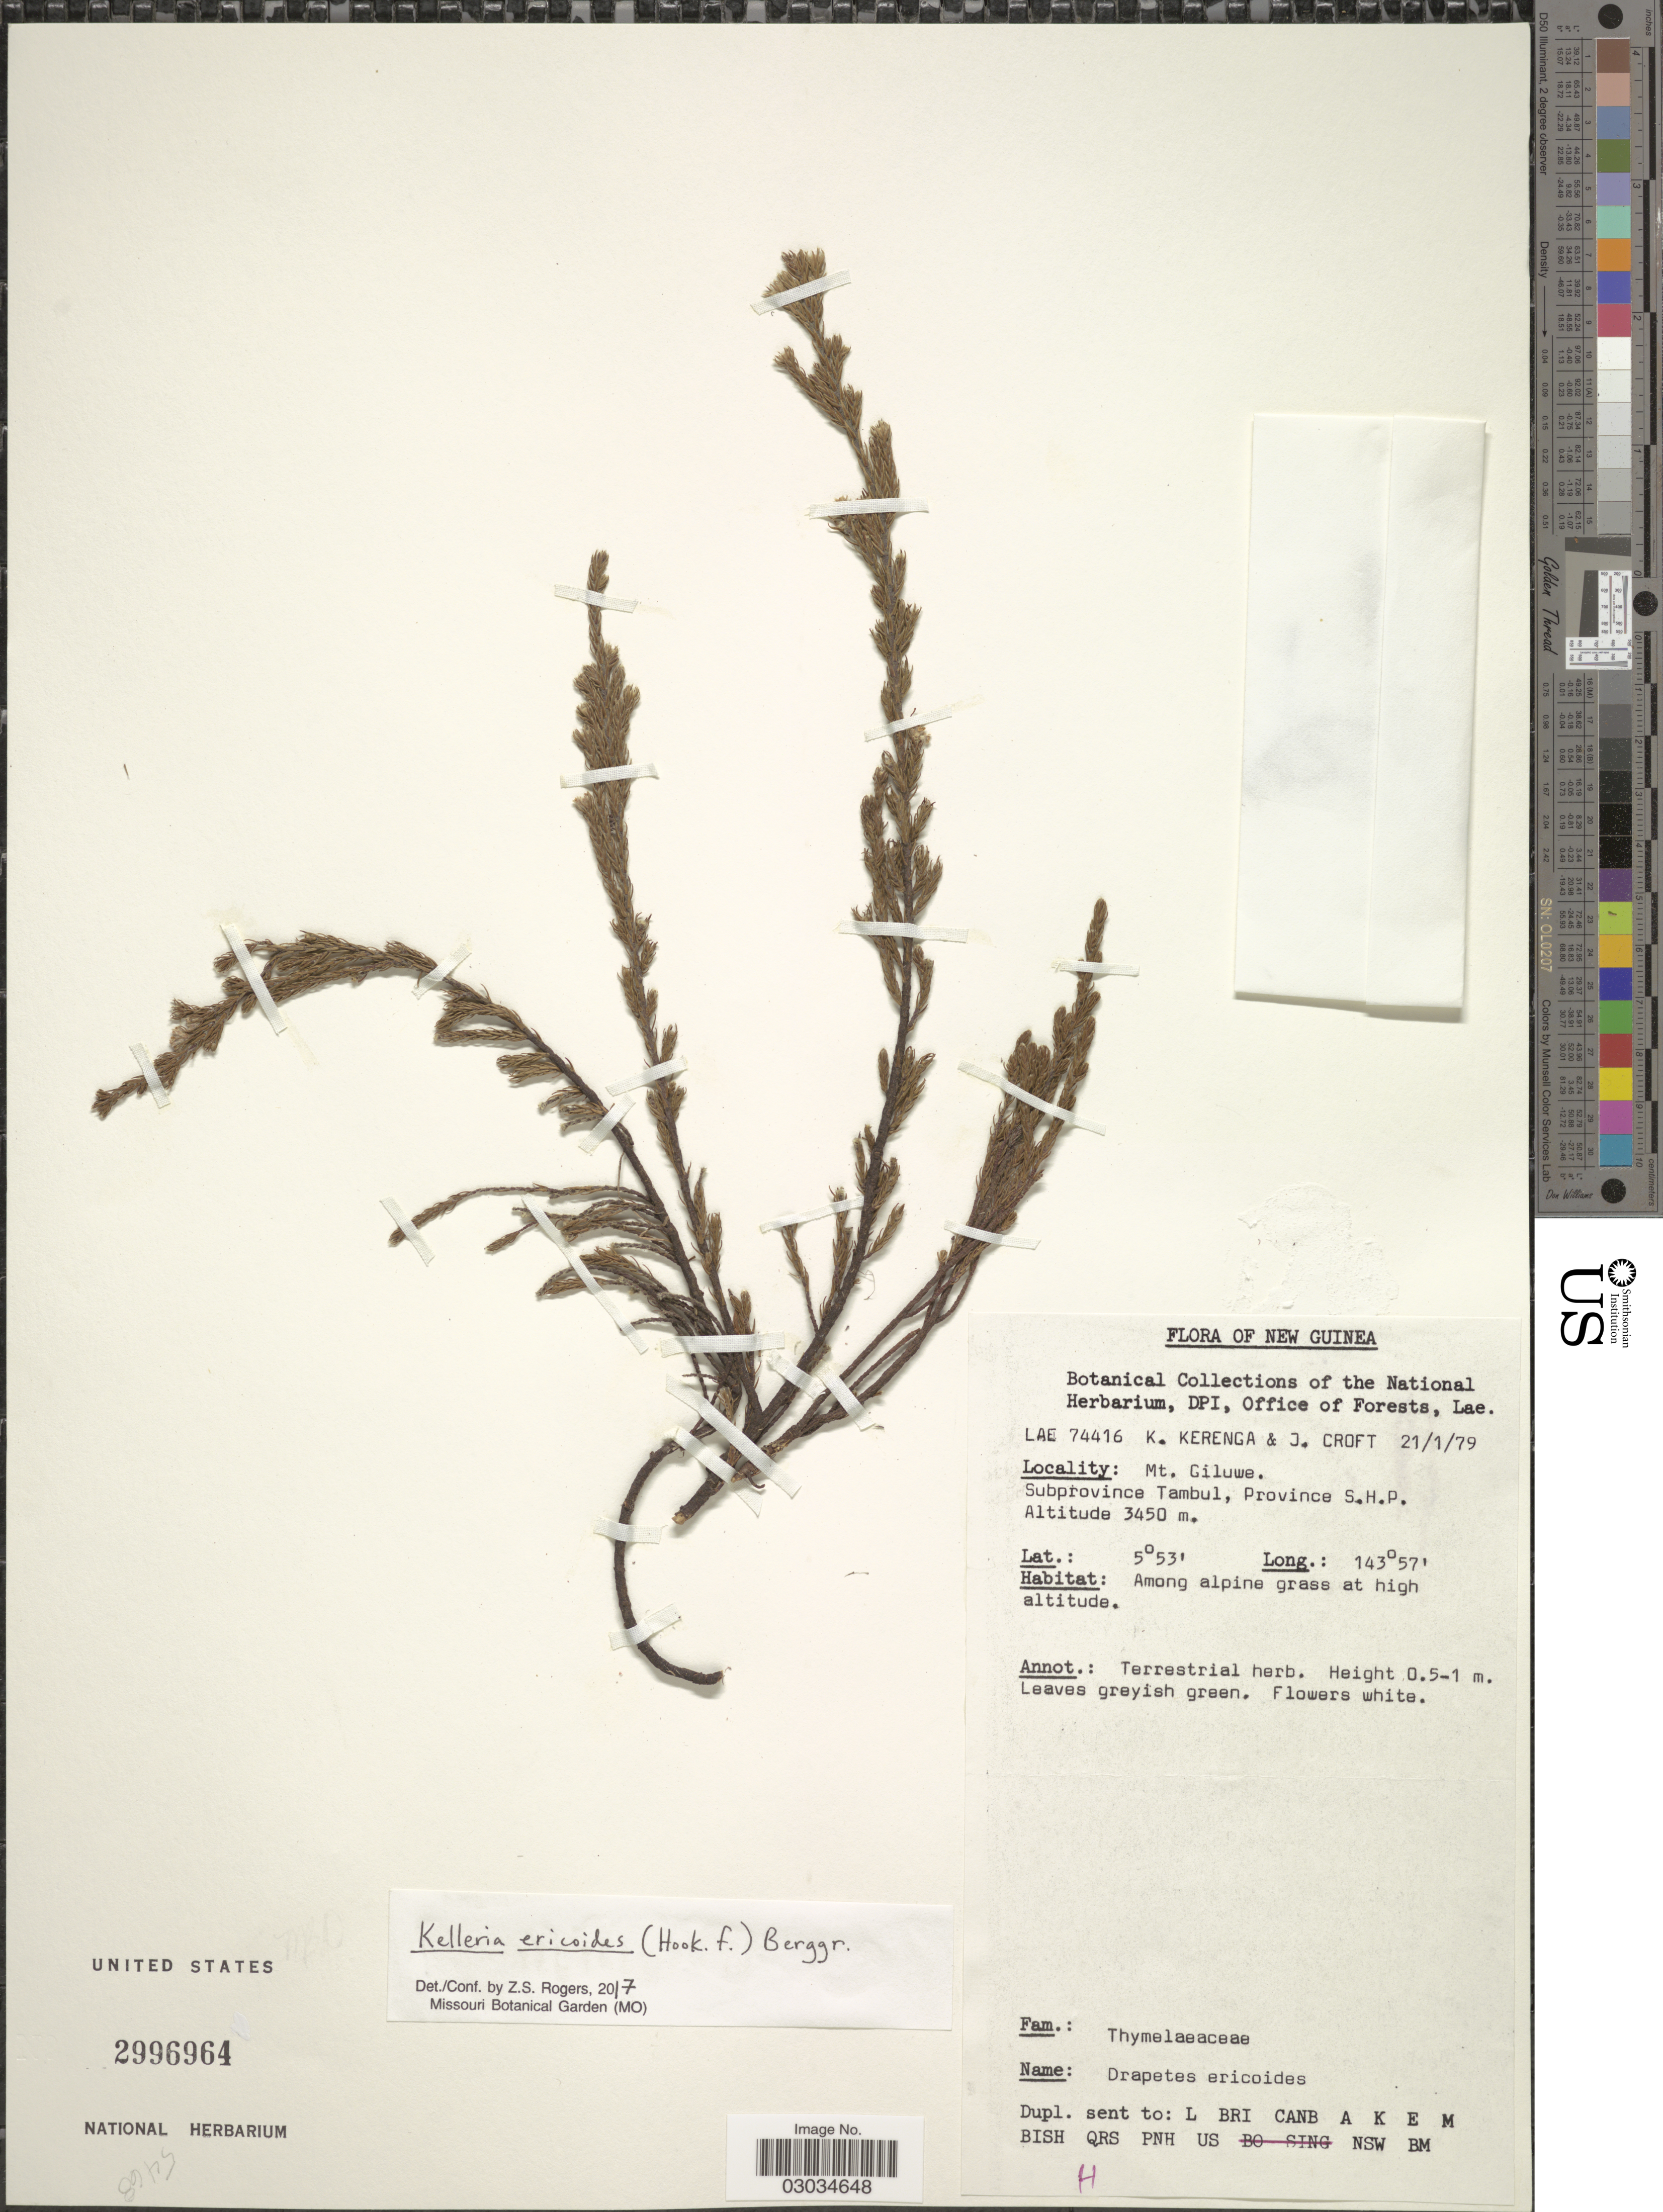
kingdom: Plantae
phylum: Tracheophyta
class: Magnoliopsida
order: Malvales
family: Thymelaeaceae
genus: Kelleria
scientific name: Kelleria ericoides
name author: (Hook. f.) Berggr.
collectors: K. Kerenga & J. Croft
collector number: LAE 74416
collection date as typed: Transcribed d/m/y: 21/1/79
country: Papua New Guinea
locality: New Guinea. Mt. Giluwe. Subprovince Tambul, Province S.H.P.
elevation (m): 3450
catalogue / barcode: US 2996964